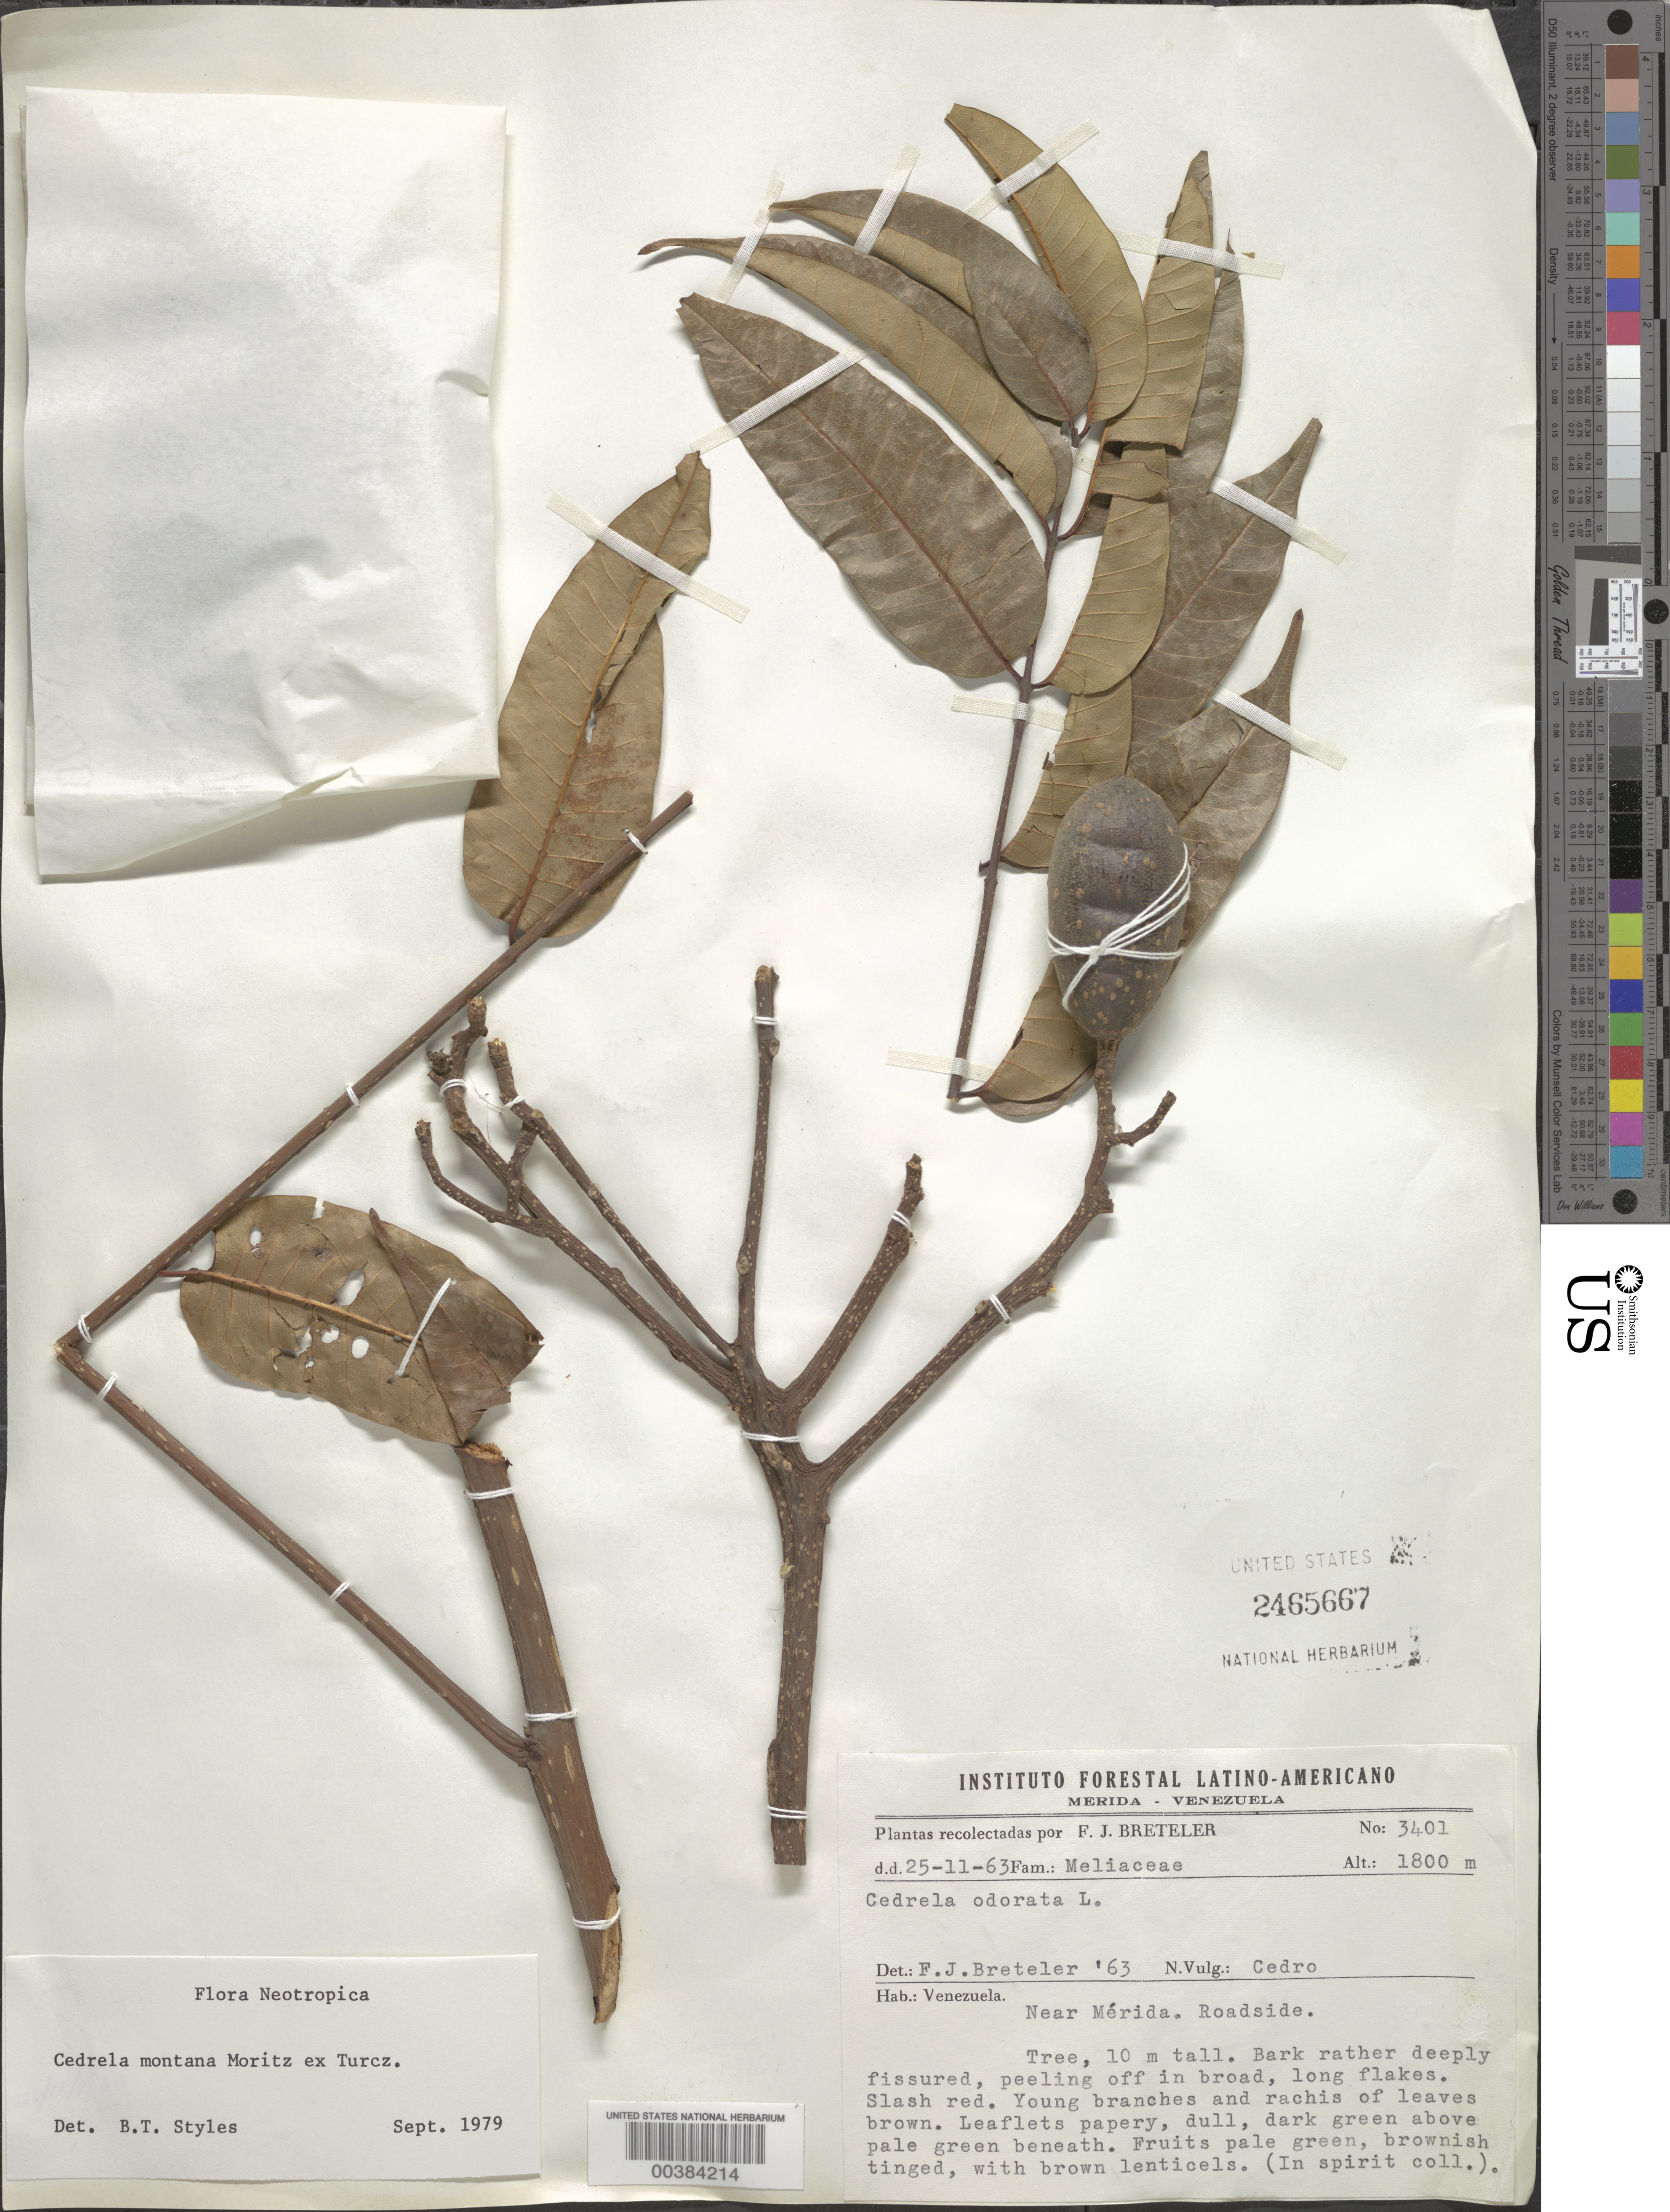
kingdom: Plantae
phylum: Tracheophyta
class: Magnoliopsida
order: Sapindales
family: Meliaceae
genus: Cedrela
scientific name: Cedrela montana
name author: Moritz ex Turcz.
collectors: F. J. Breteler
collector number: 3401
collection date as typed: Transcribed d/m/y: 25/11/63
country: Venezuela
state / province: Mérida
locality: Near Mérida. Roadside.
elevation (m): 1800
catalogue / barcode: US 2465667